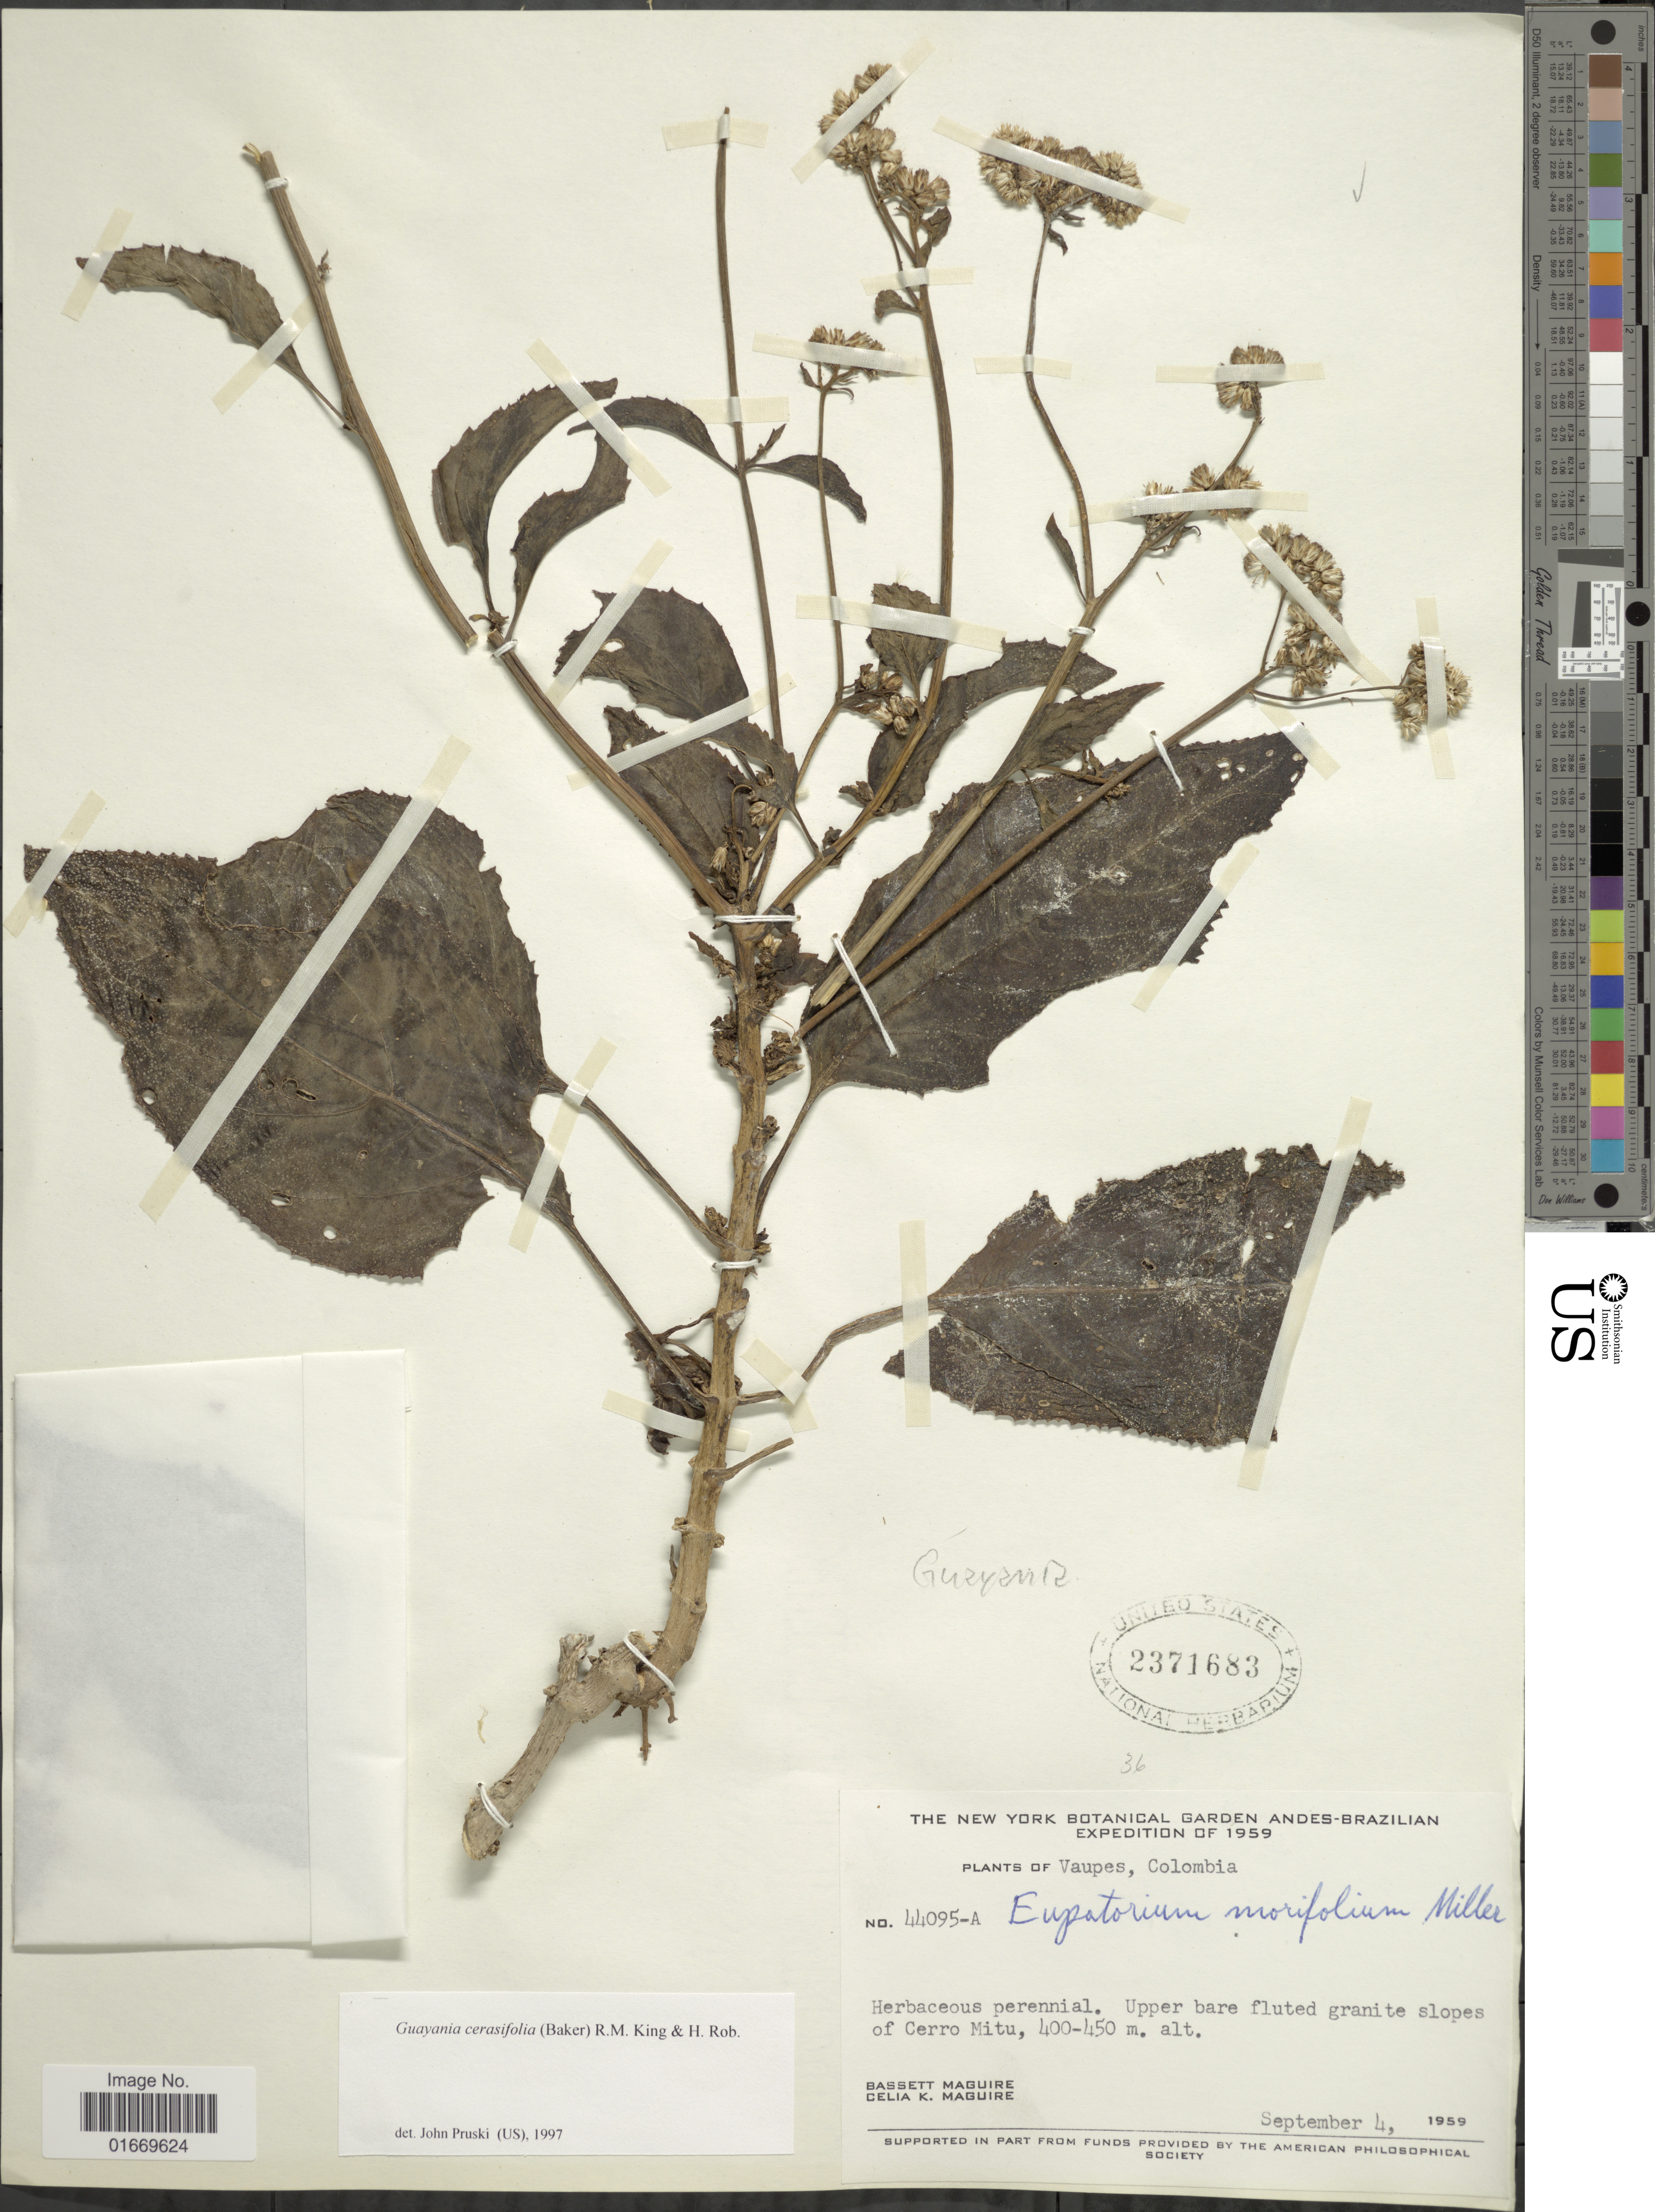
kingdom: Plantae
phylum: Tracheophyta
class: Magnoliopsida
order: Asterales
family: Asteraceae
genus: Guayania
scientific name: Guayania cerasifolia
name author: (Sch. Bip. ex Baker) R.M. King & H. Rob.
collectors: B. Maguire & C. K. Maguire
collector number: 44095-A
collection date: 1959-09-04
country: Colombia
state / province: Vaupés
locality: Vaupés, Colombia. slopes of Cerro Mitu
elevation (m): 400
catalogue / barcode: US 2371683